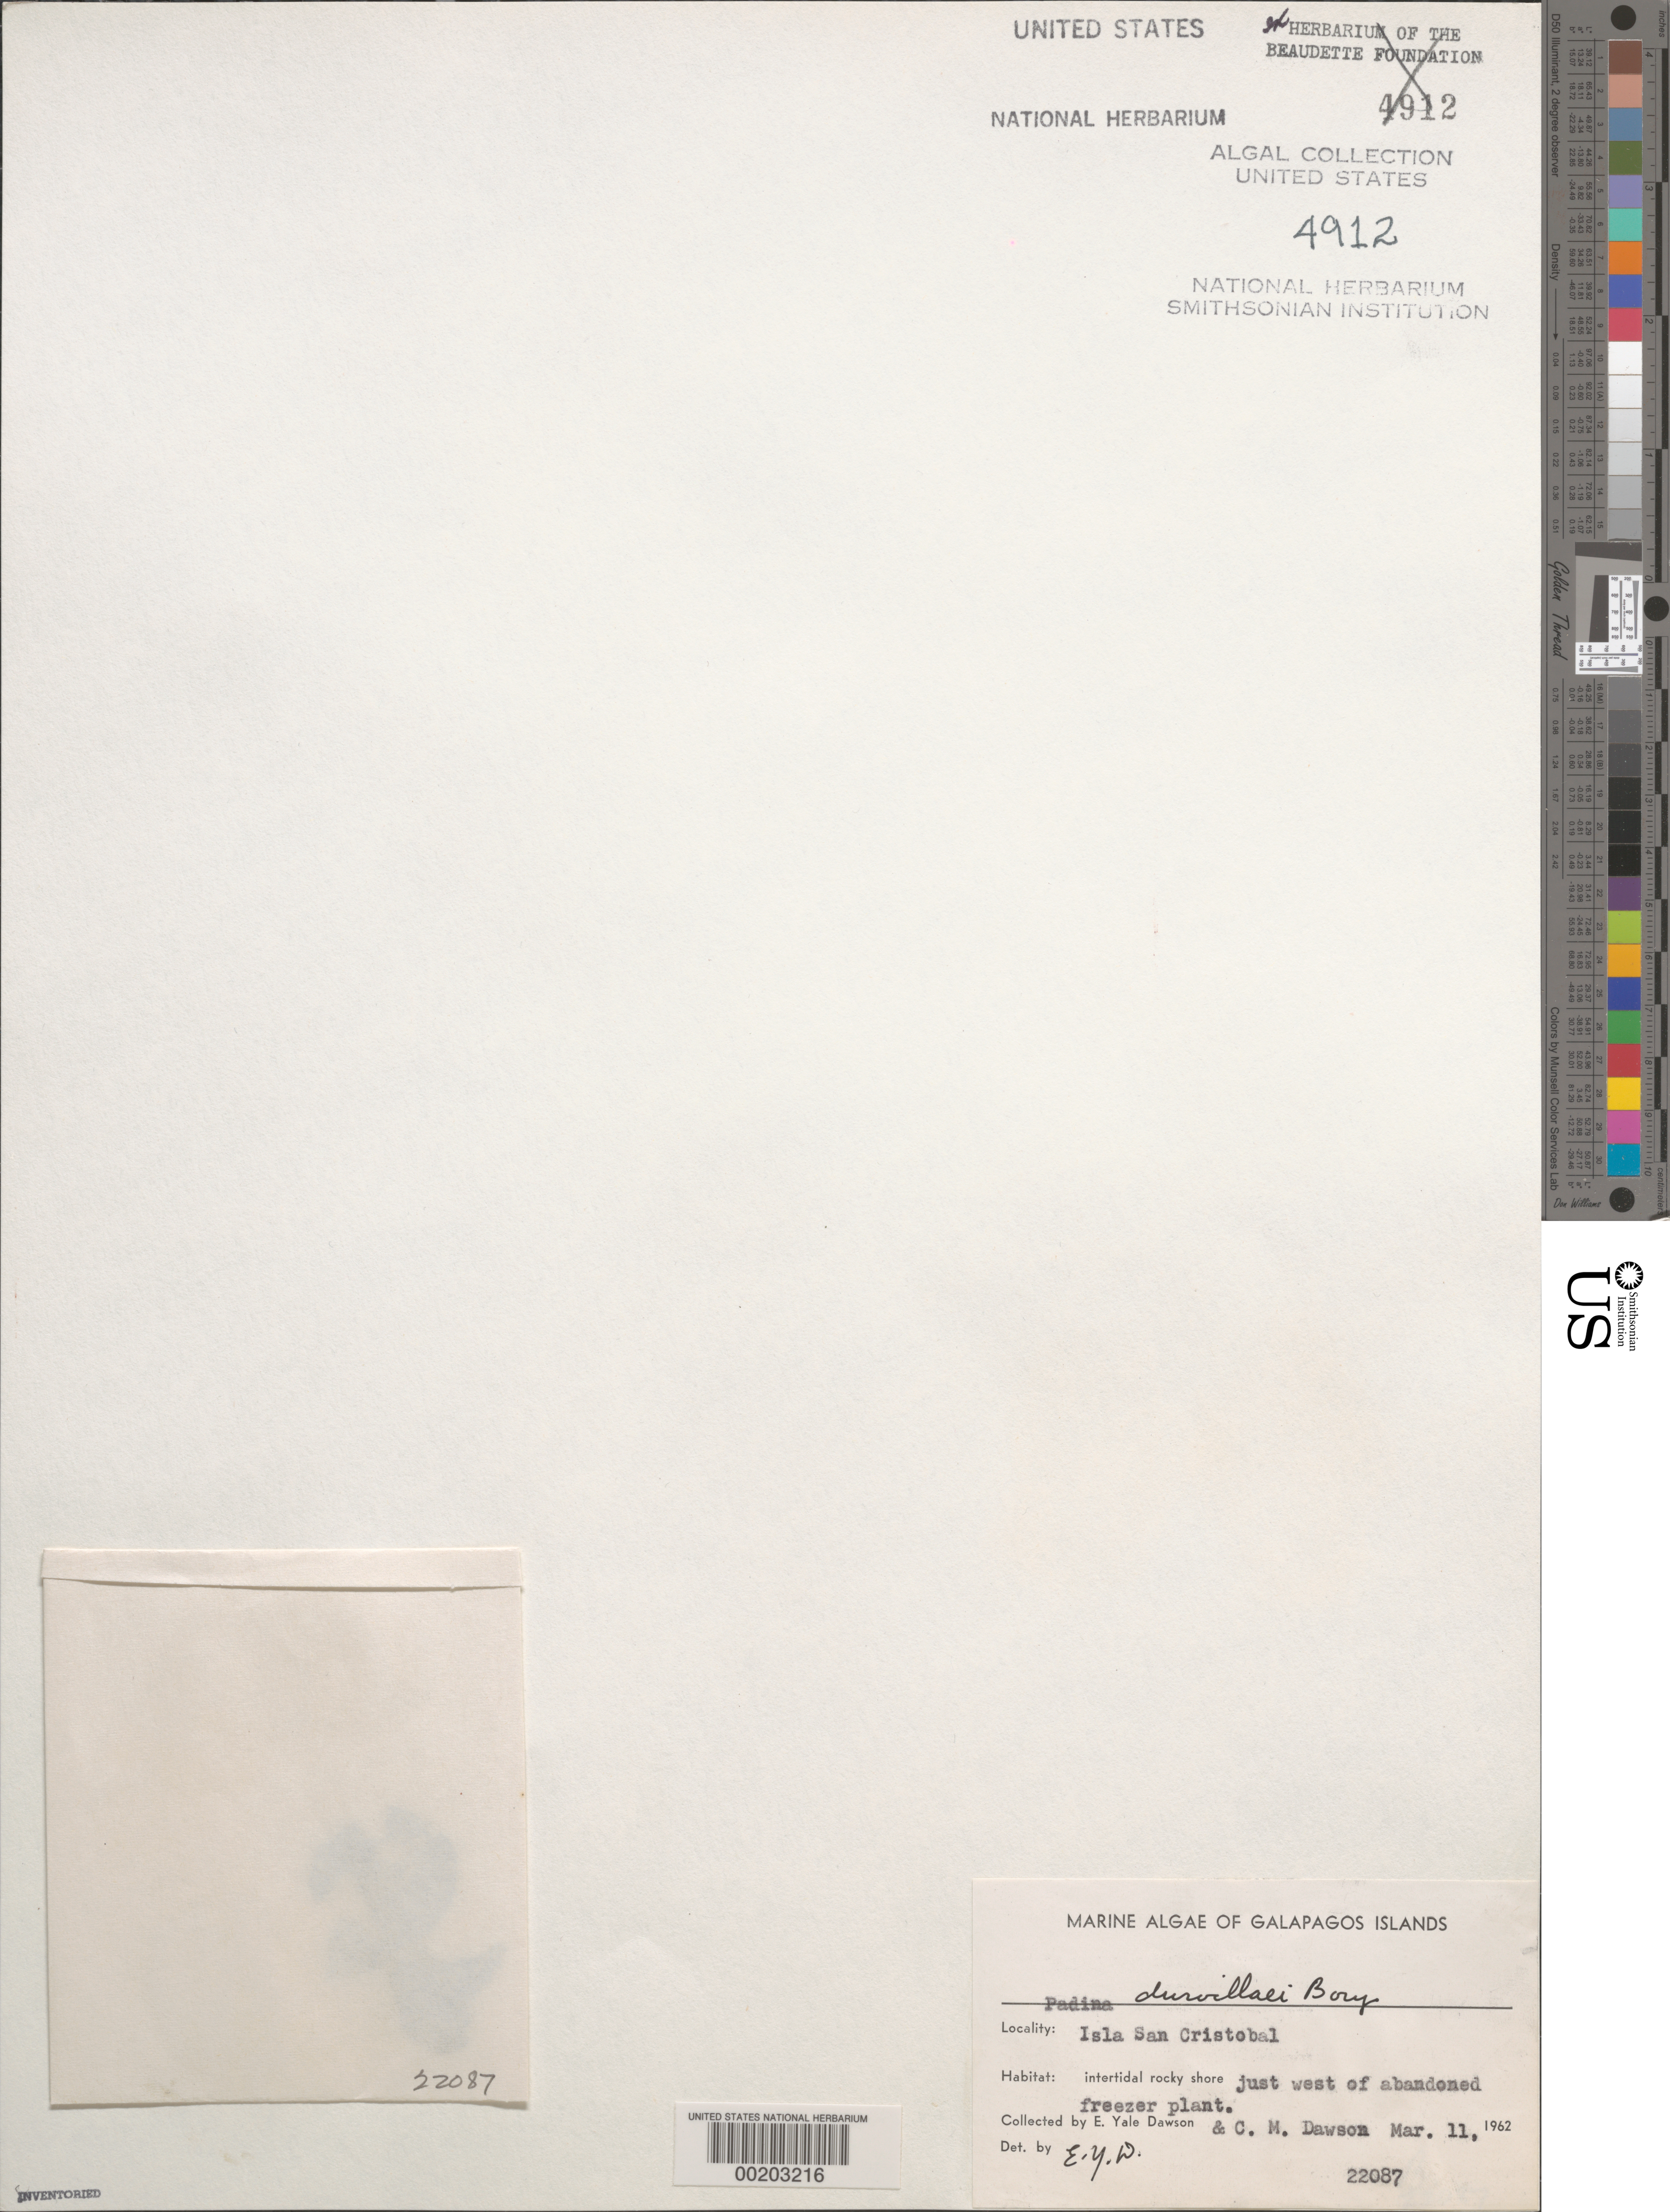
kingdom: Chromista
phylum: Ochrophyta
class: Phaeophyceae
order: Dictyotales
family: Dictyotaceae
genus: Padina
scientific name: Padina durvillaei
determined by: Dawson, E. Y.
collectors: E. Y. Dawson & C. M. Dawson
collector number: EYD 22087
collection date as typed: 11 Mar 1962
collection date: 1962-03-11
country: Ecuador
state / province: Colón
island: San Cristóbal [Chatham]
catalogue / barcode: US 4912